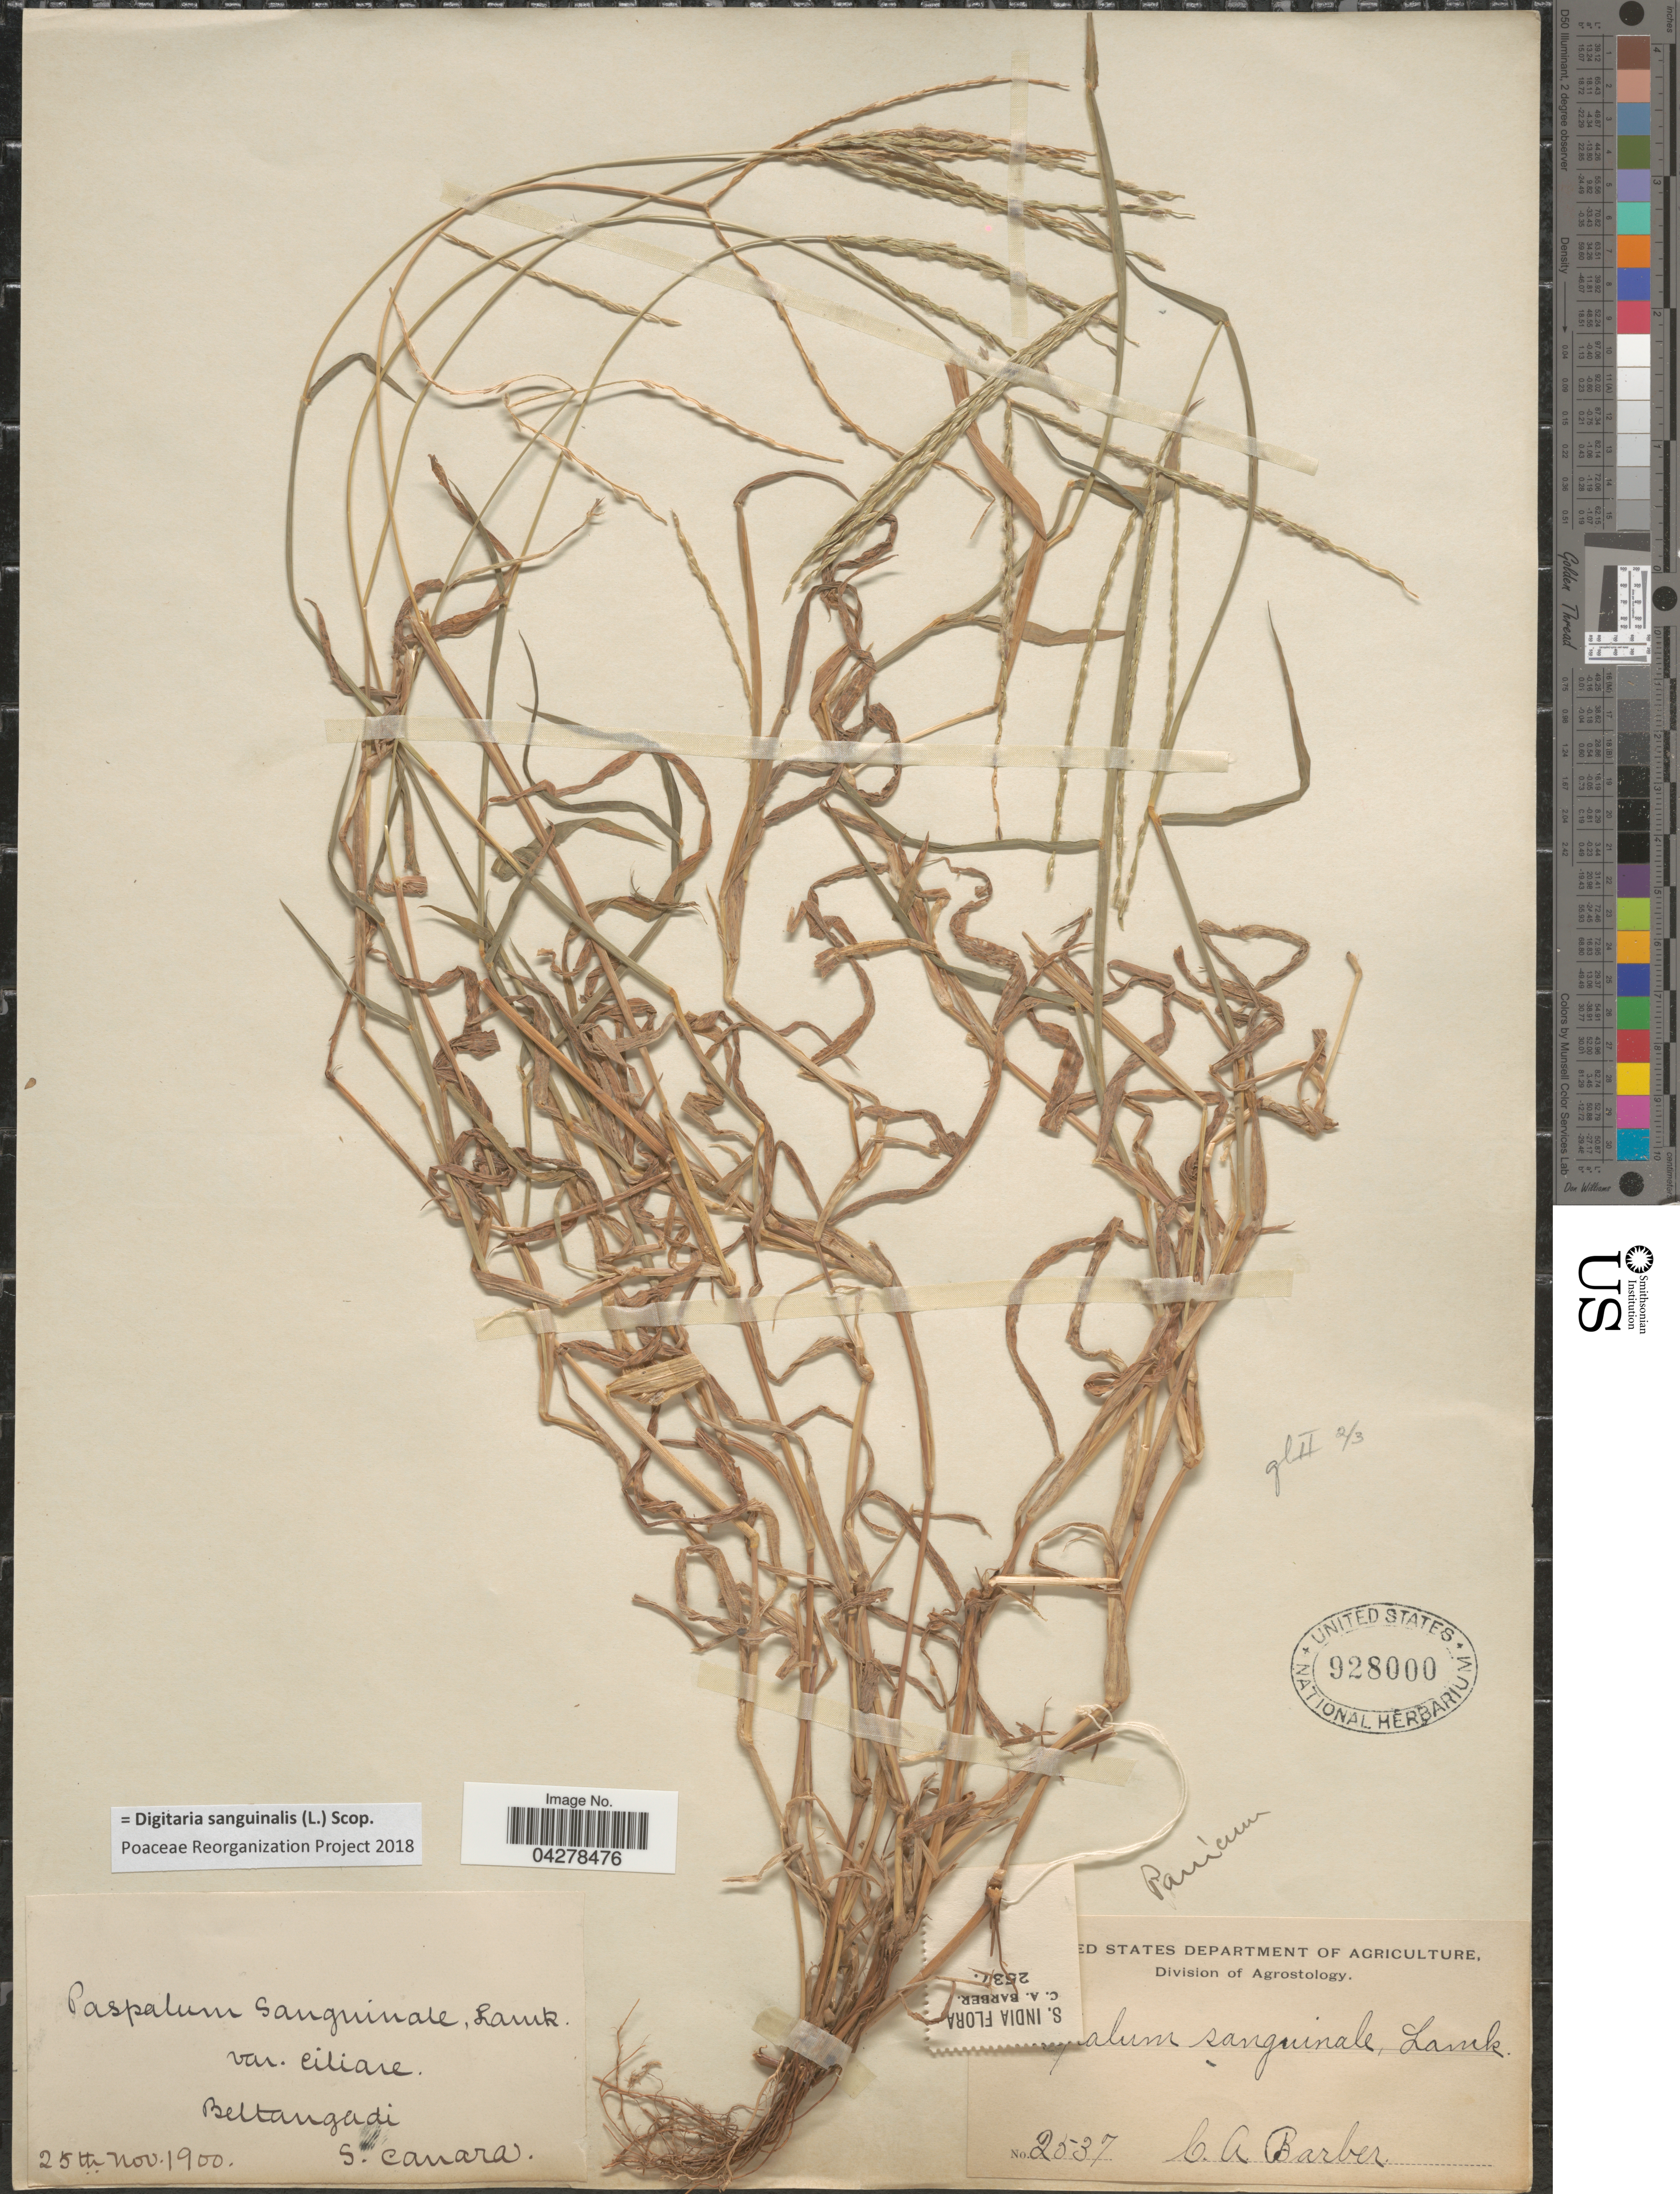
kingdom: Plantae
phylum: Tracheophyta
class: Liliopsida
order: Poales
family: Poaceae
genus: Digitaria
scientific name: Digitaria sanguinalis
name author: (L.) Scop.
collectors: C. Barber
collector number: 2537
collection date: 1900-11-25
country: India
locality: S. India. Beltangadi. S. Canara.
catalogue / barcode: US 928000